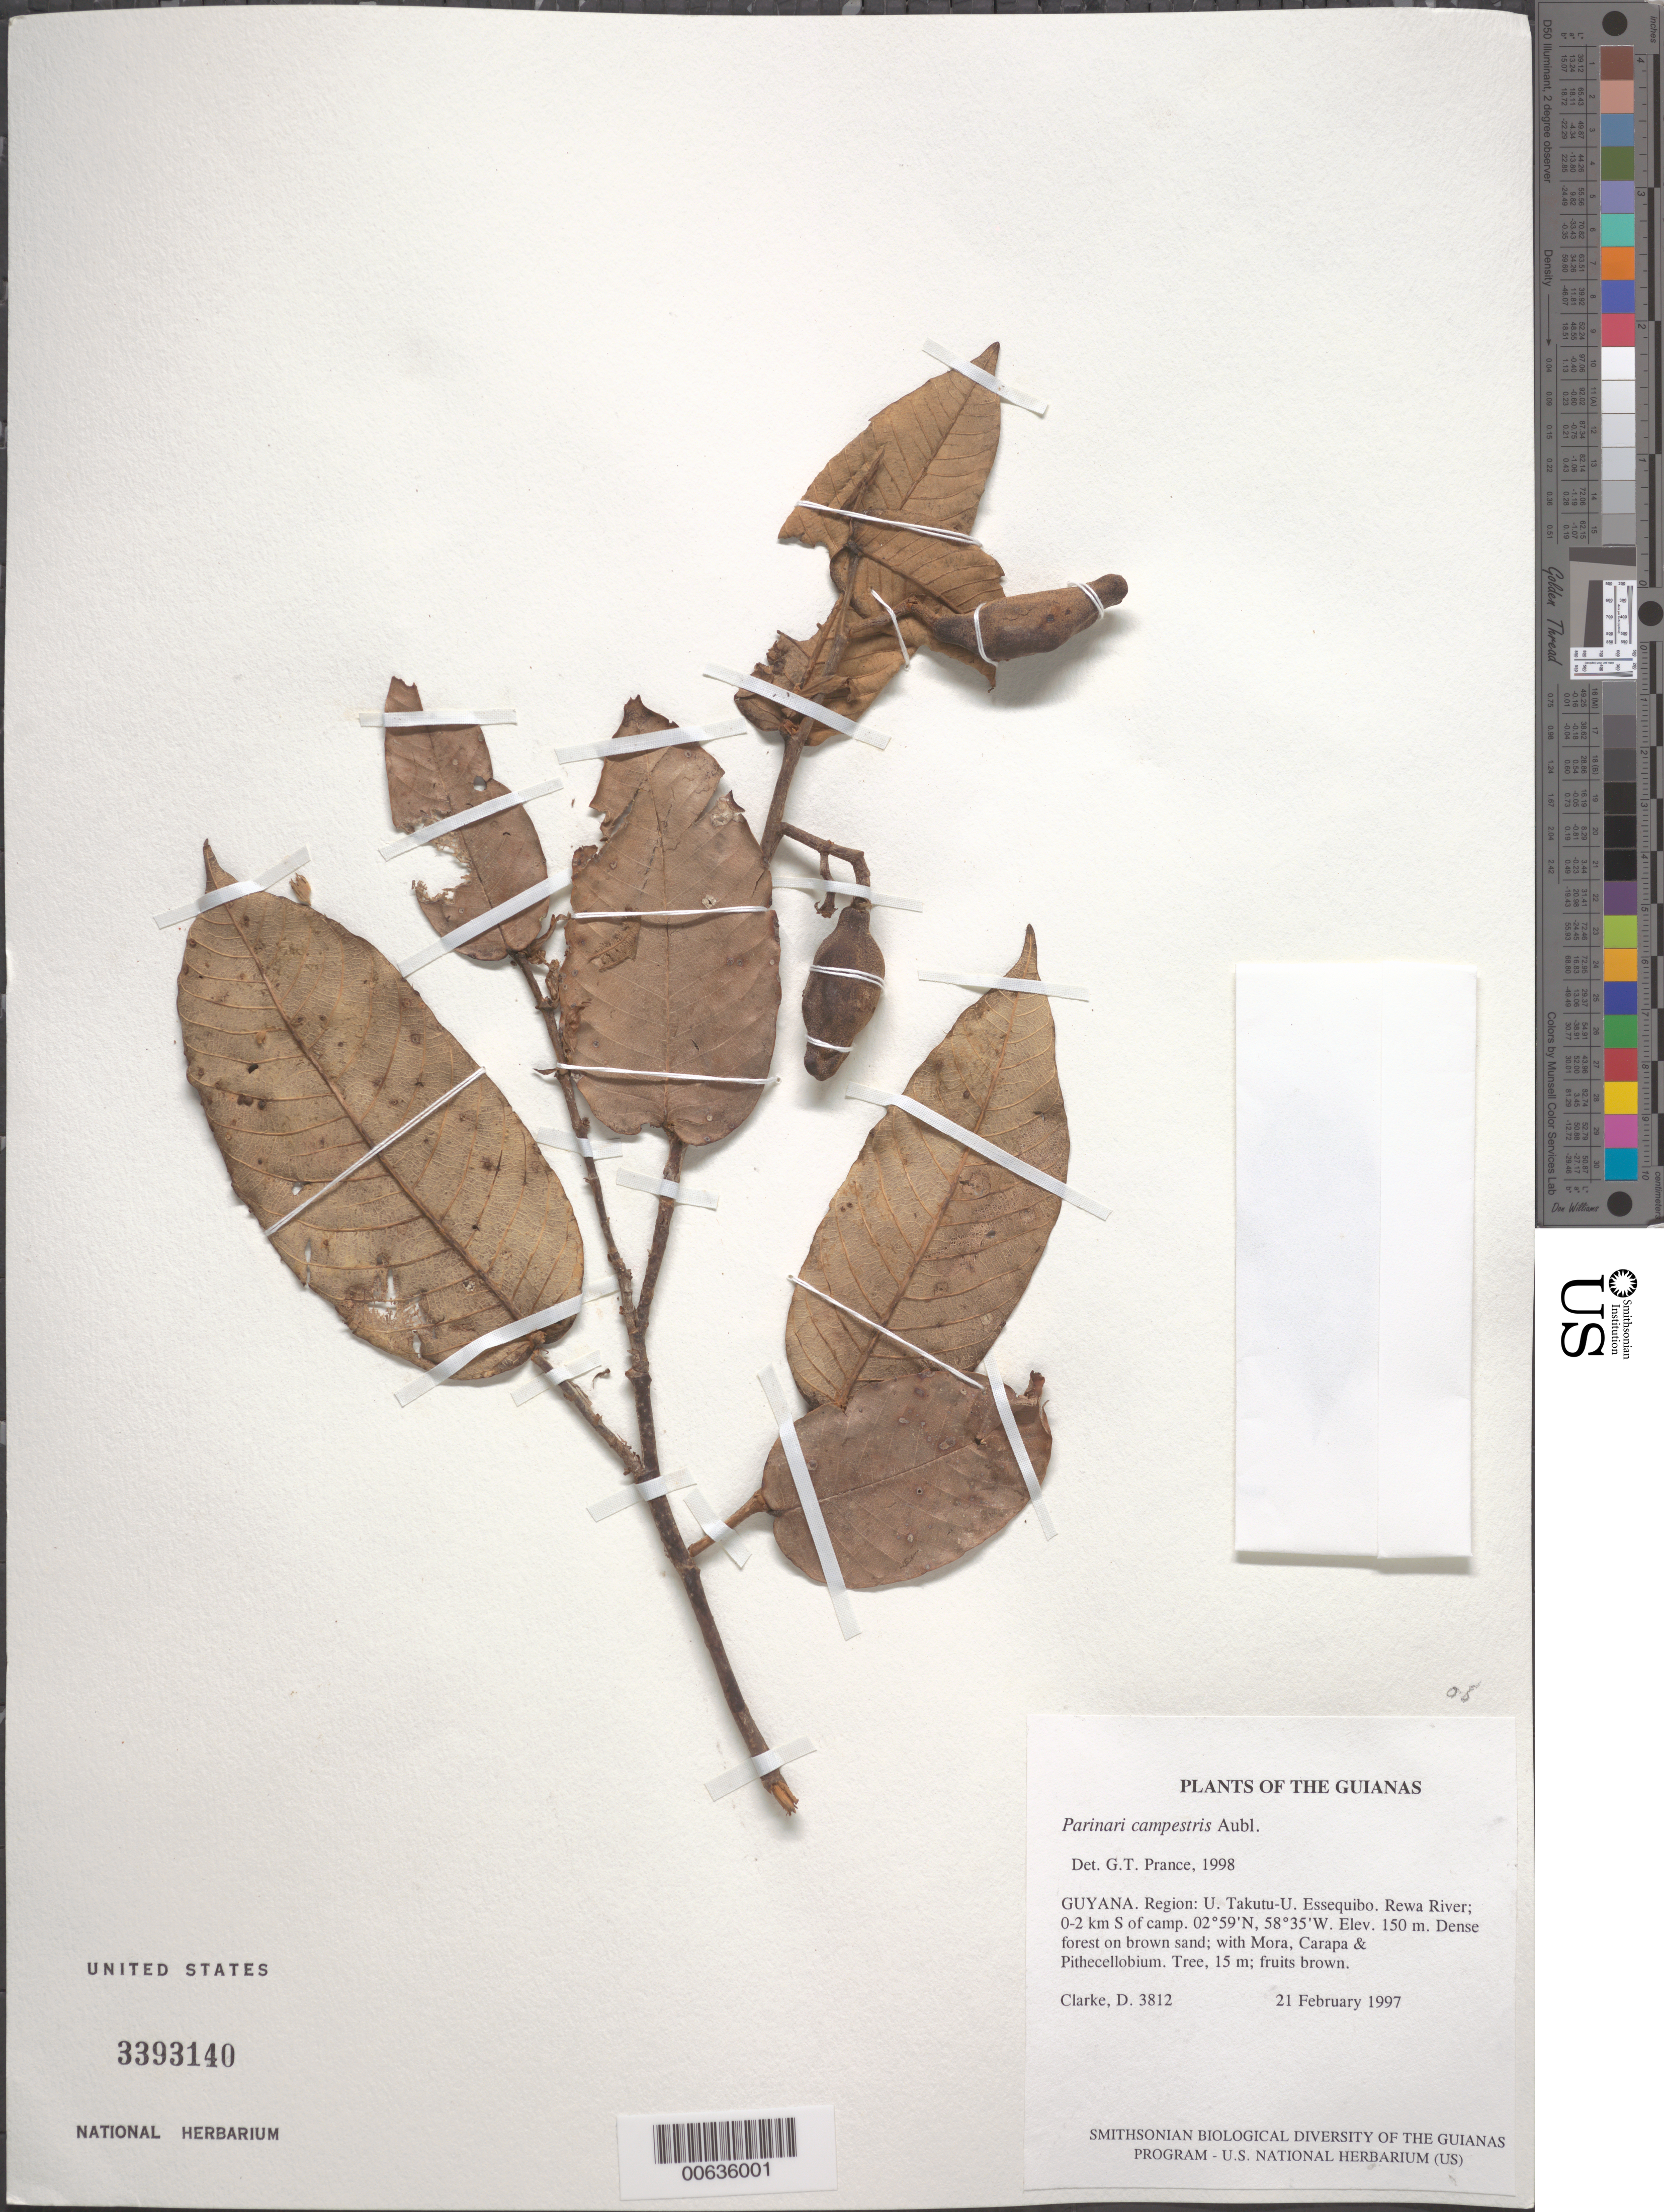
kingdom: Plantae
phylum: Tracheophyta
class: Magnoliopsida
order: Malpighiales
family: Chrysobalanaceae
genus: Parinari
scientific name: Parinari campestris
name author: Aubl.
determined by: Prance, G. T.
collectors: H. D. Clarke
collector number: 3812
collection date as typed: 21 February 1997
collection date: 1997-02-21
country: Guyana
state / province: U. Takutu-U. Essequibo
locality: Rewa River; 0-2 km S of camp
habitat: Dense forest on brown sand; with Mora, Carapa & Pithecellobium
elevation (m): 150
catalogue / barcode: US 3393140